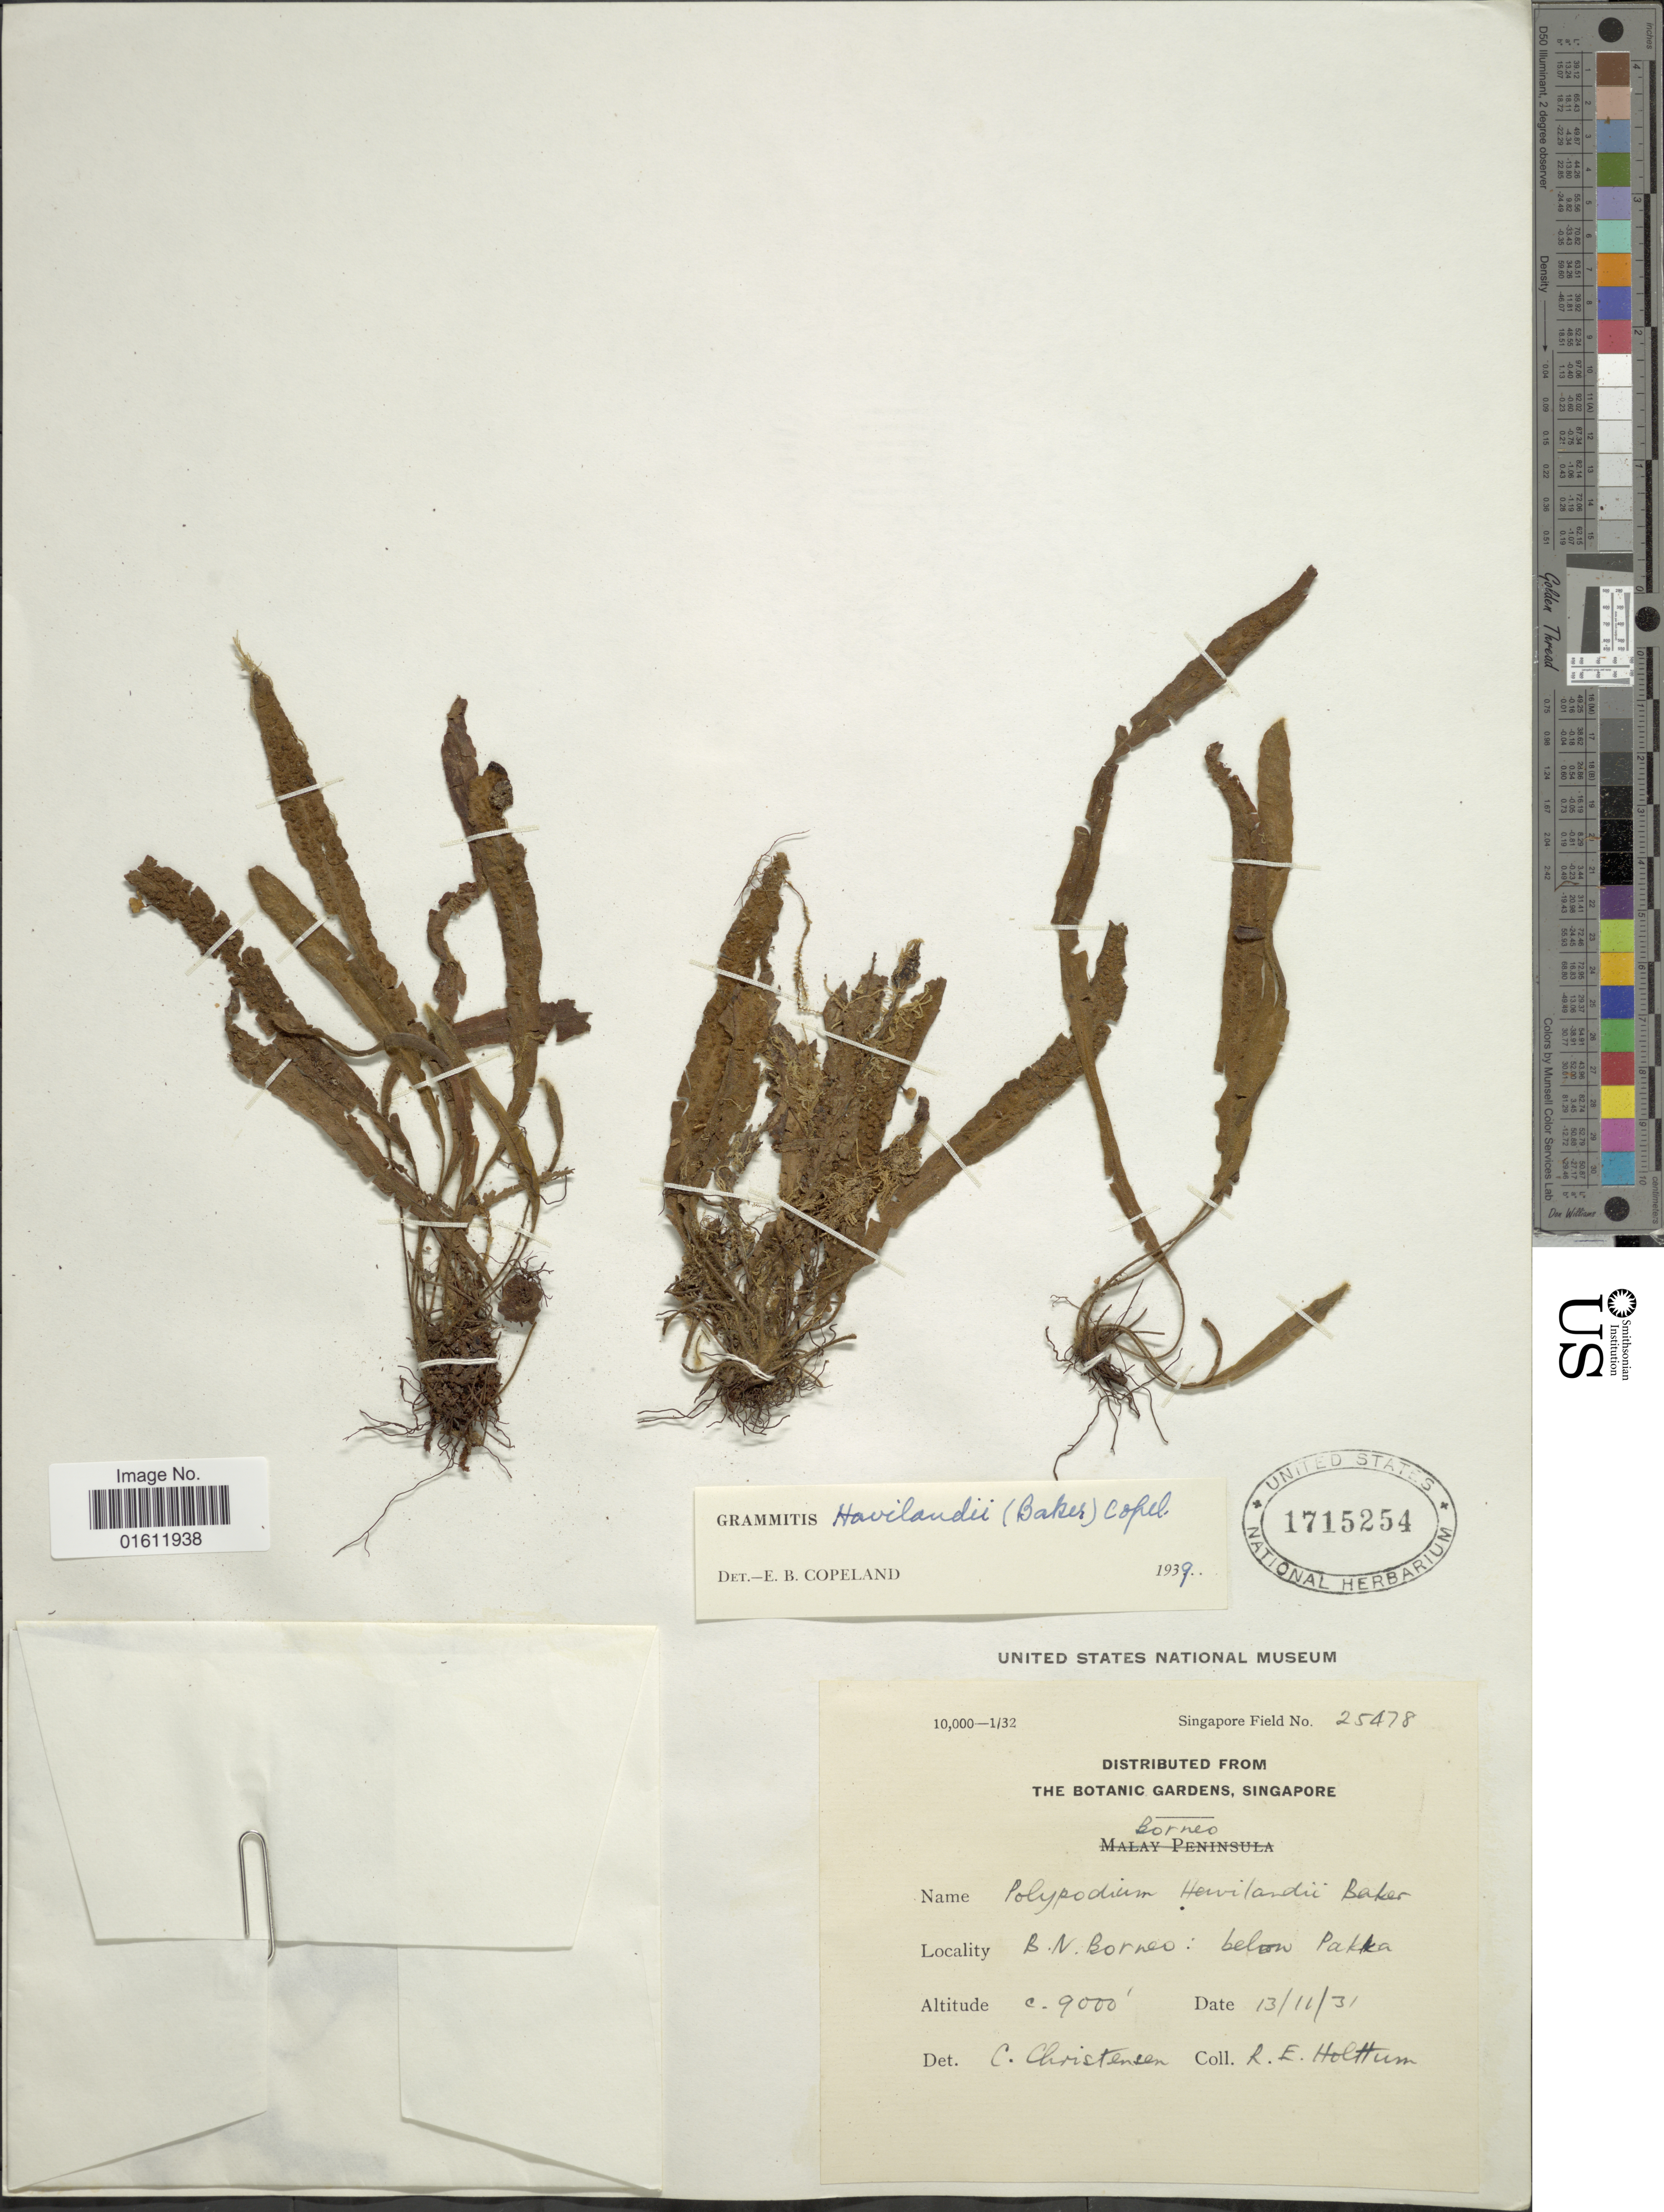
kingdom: Plantae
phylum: Tracheophyta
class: Polypodiopsida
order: Polypodiales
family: Polypodiaceae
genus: Radiogrammitis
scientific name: Radiogrammitis havilandii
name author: (Baker) Parris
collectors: R. E. Holttum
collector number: Singapore Field 25478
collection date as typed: Transcribed d/m/y: 13/11/31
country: Malaysia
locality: Borneo, B.N. Borneo: below Pakka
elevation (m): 2743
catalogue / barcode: US 1715254